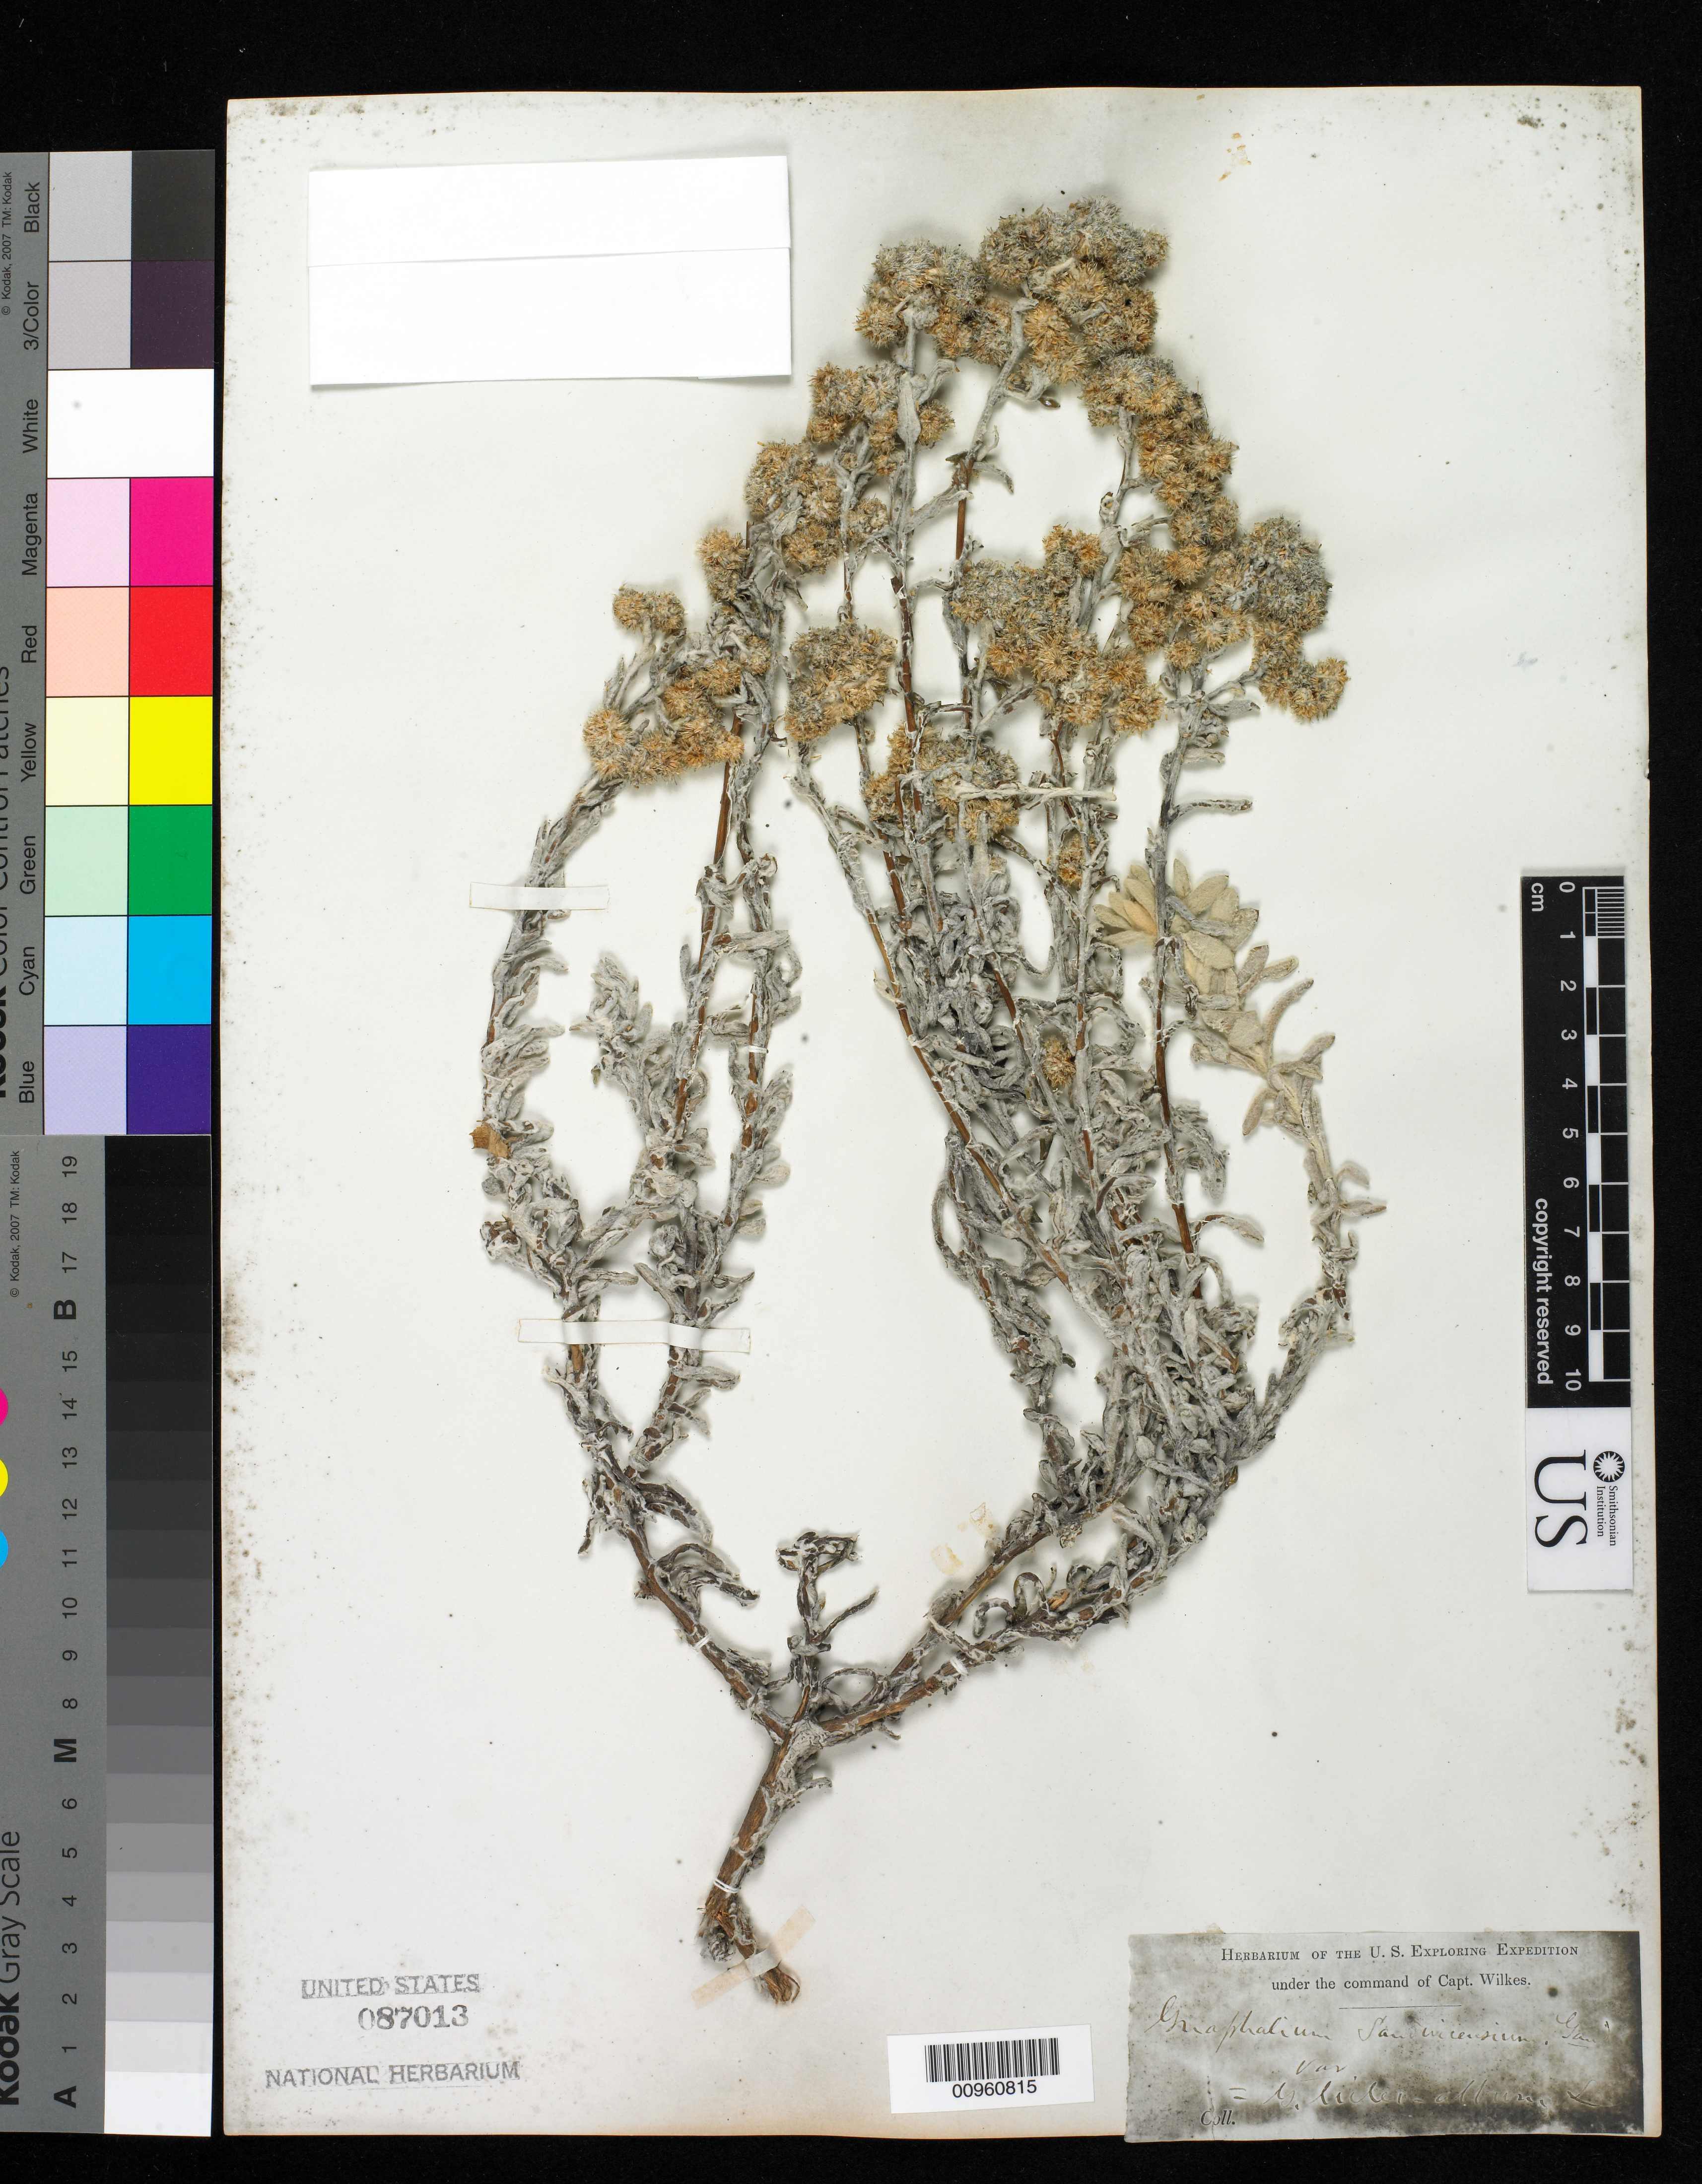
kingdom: Plantae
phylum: Tracheophyta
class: Magnoliopsida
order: Asterales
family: Asteraceae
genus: Pseudognaphalium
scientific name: Pseudognaphalium sandwicensium var. sandwicensium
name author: (Gaudich.) Anderb.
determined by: Wagner, W. L., (BOT), Smithsonian Institution - National Museum of Natural History (UNITED STATES)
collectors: Wilkes Explor. Exped.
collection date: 1838/1842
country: United States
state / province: Hawaii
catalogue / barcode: US 87013